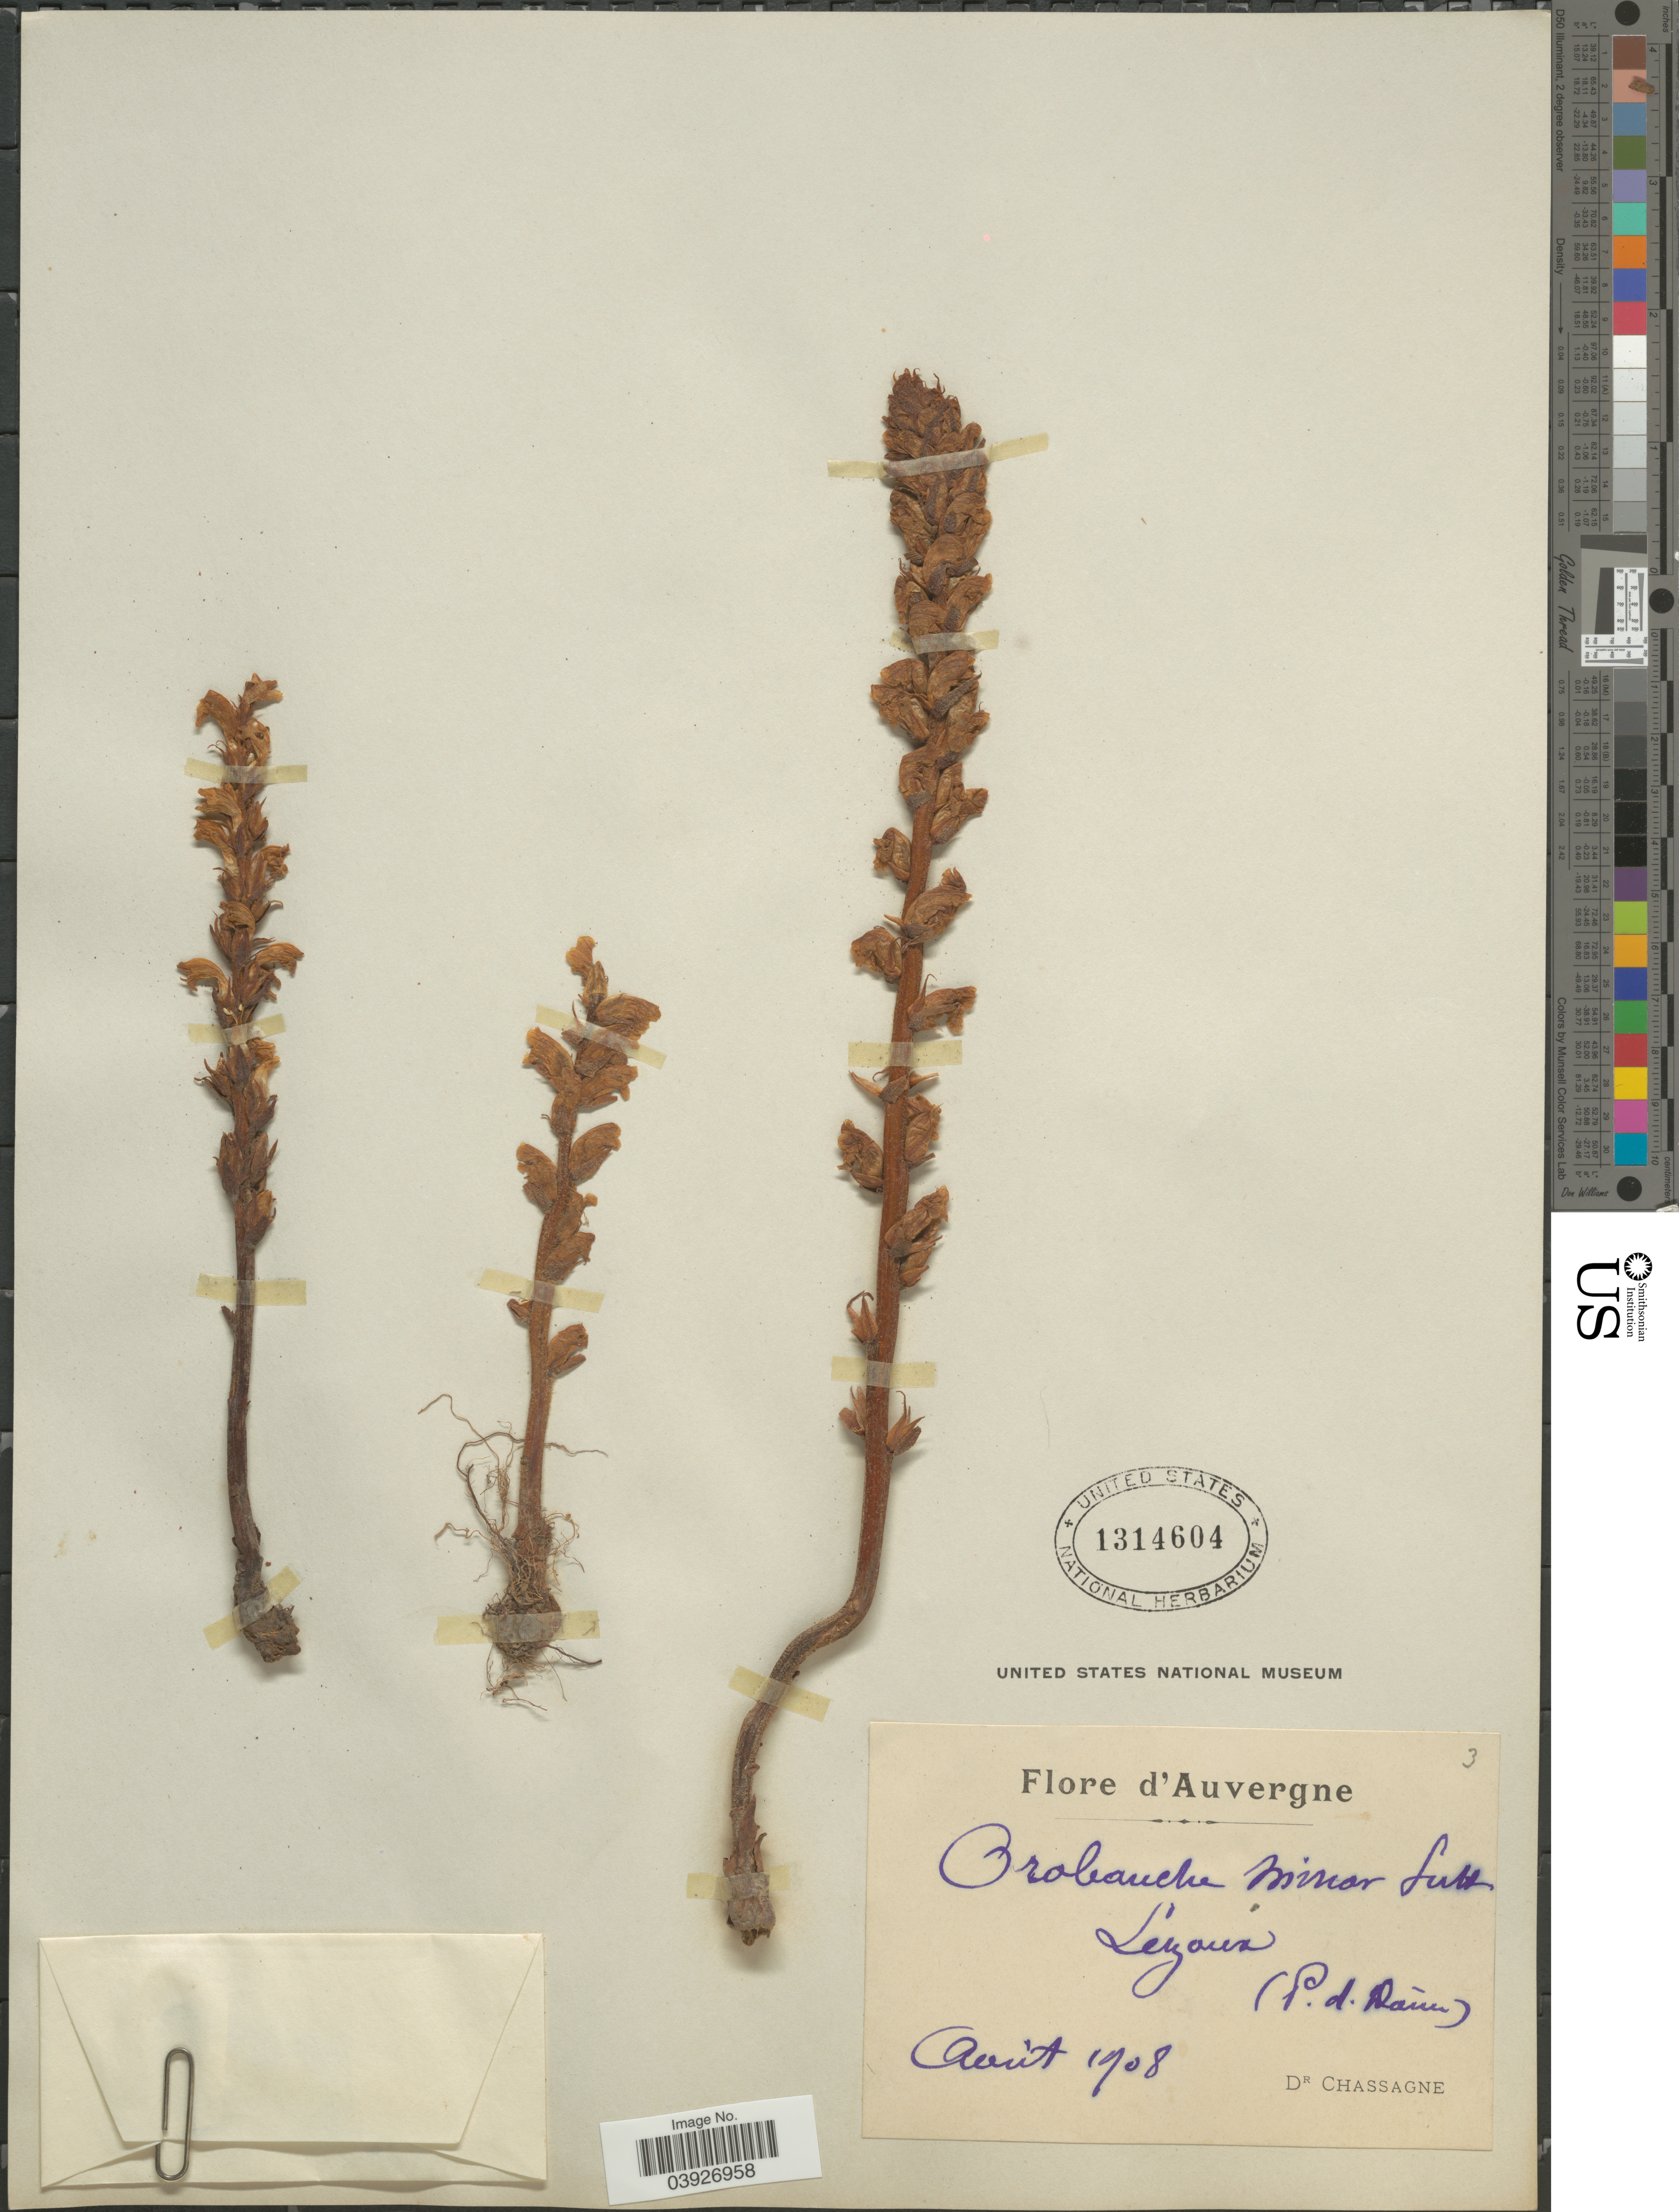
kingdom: Plantae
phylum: Tracheophyta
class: Magnoliopsida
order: Lamiales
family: Orobanchaceae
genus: Orobanche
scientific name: Orobanche minor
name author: Sm.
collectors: Chassagne, --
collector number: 3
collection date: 1908-08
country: France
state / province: Auvergne-Rhône-Alpes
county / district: Puy-de-Dôme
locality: Lezoux. (P.d. Raim).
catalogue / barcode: US 1314604